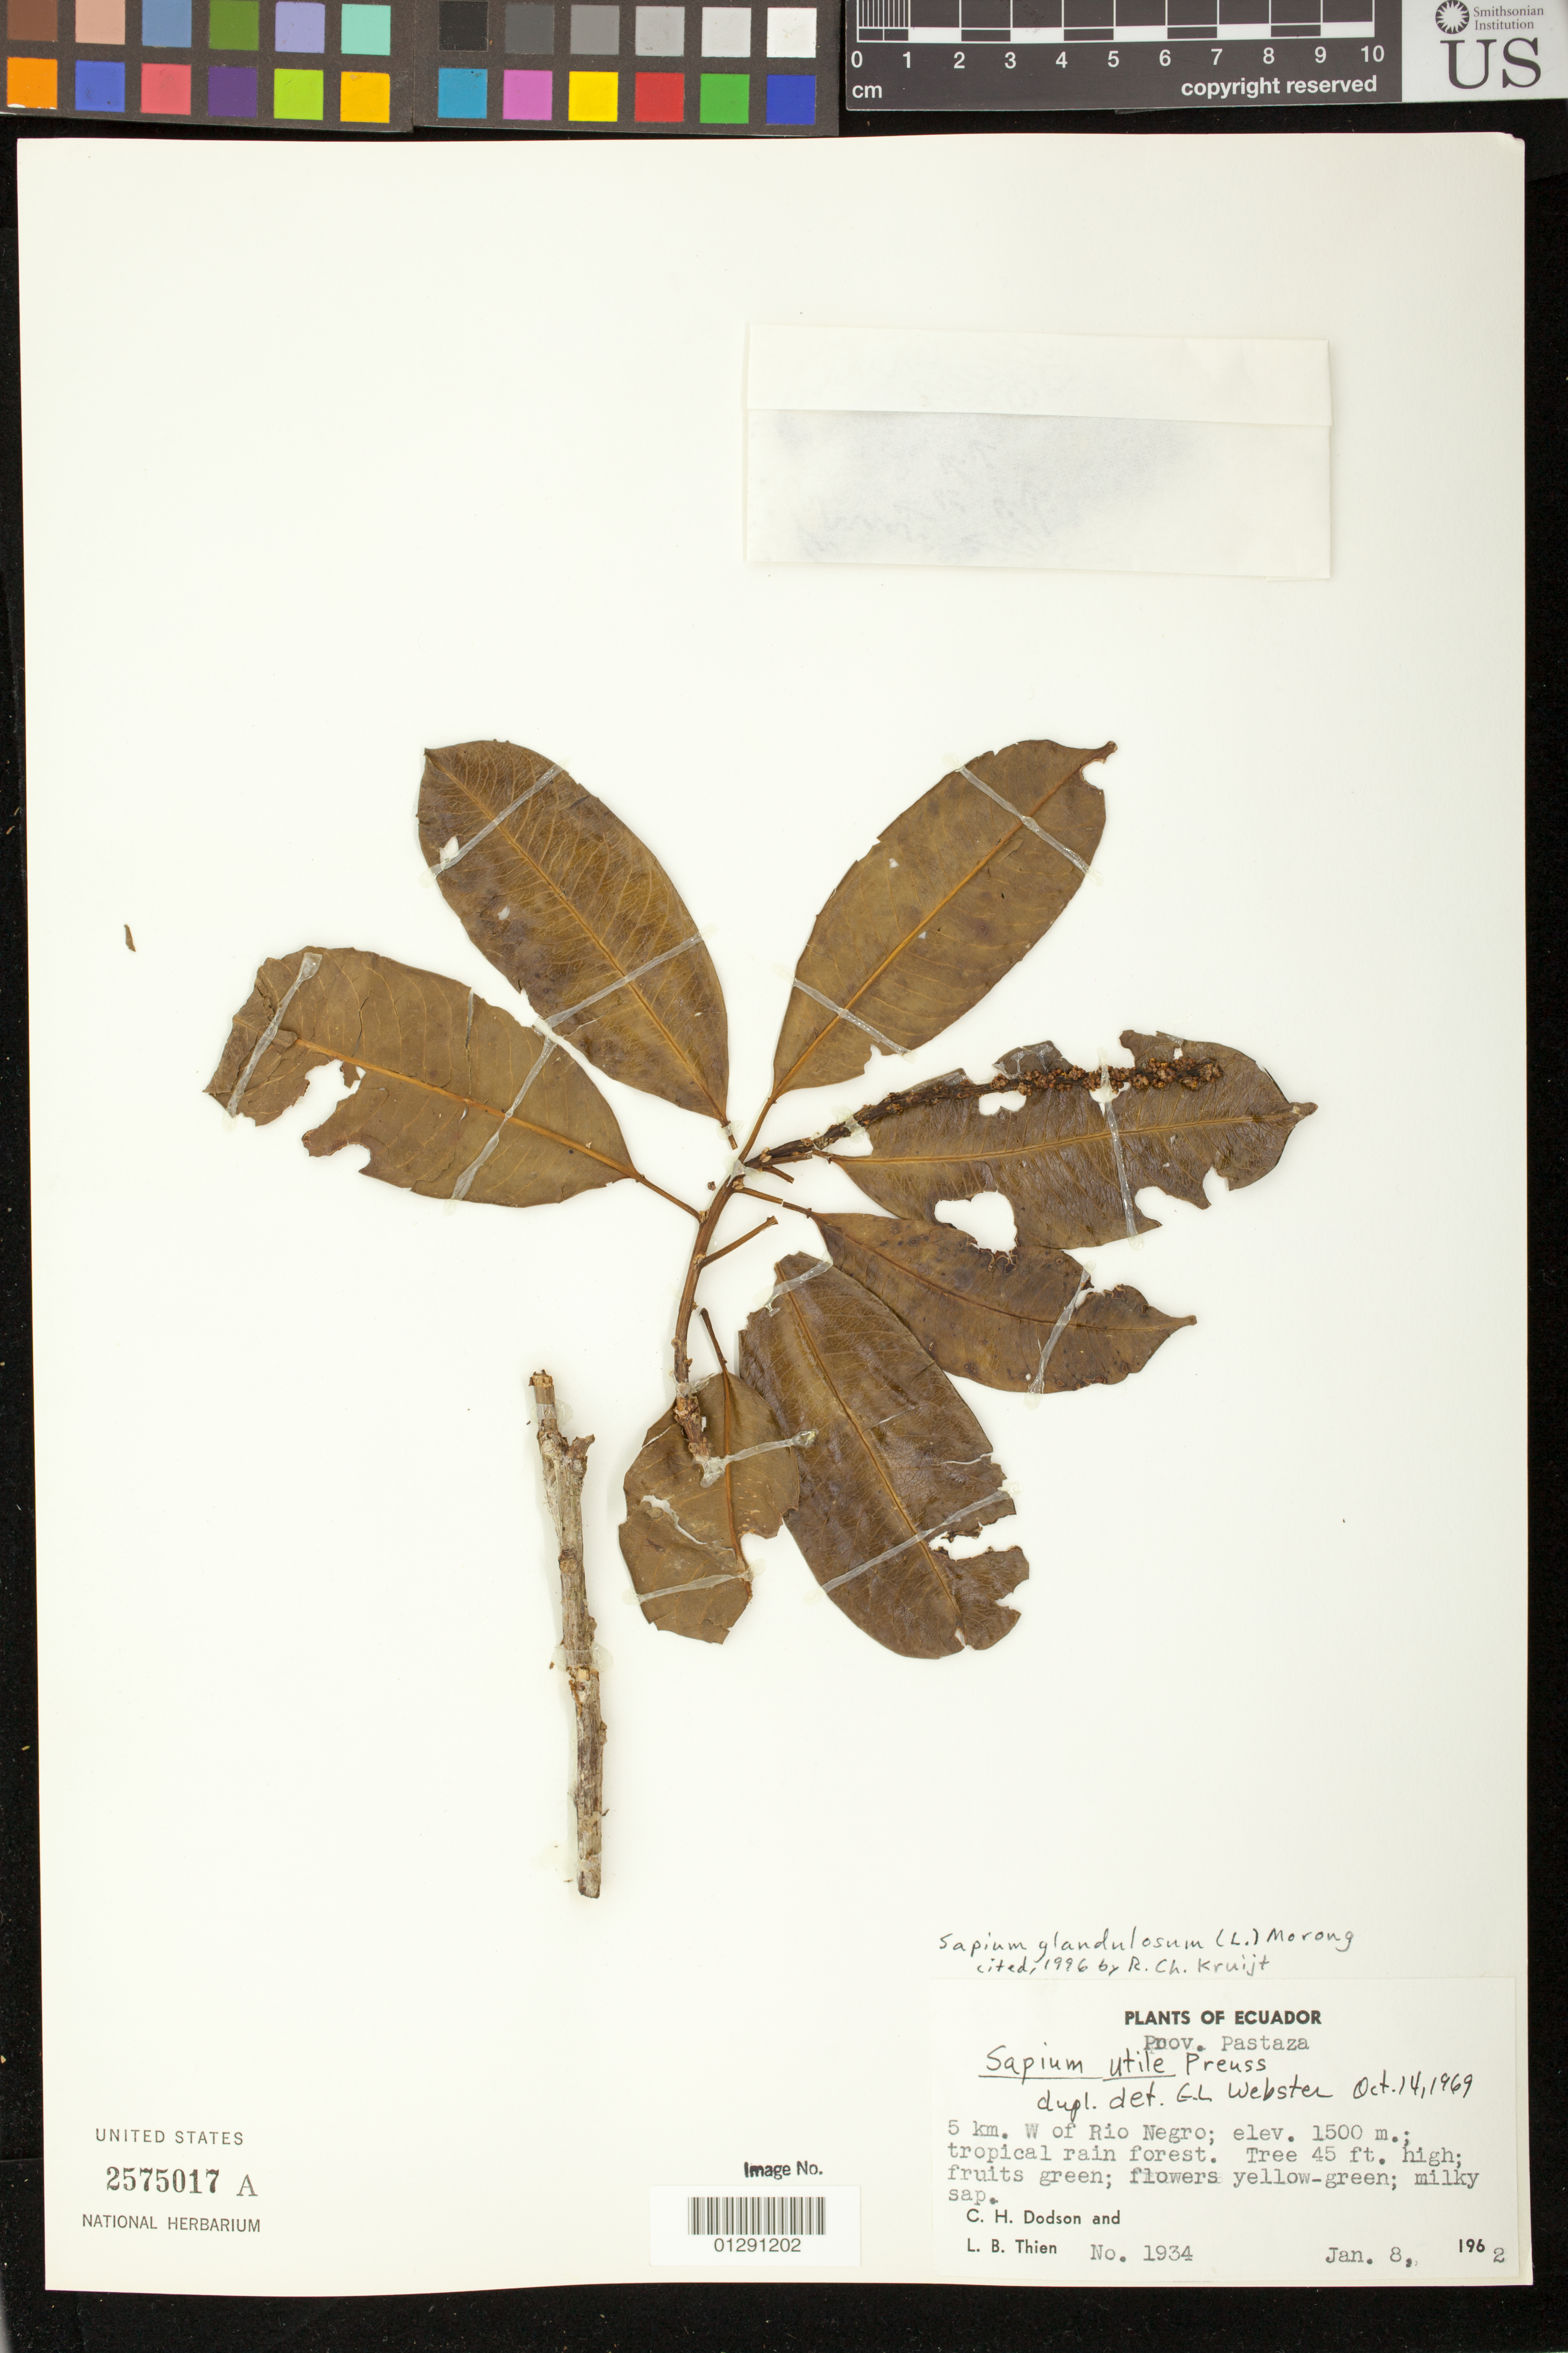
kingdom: Plantae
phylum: Tracheophyta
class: Magnoliopsida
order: Malpighiales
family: Euphorbiaceae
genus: Sapium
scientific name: Sapium glandulatum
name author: (Vell.) Pax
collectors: C. H. Dodson & L. Thien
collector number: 1934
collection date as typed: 8 Jan 1962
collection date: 1962-01-08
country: Ecuador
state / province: Pastaza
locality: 5 km W of Rio Negro.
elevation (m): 1500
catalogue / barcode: US 2575017